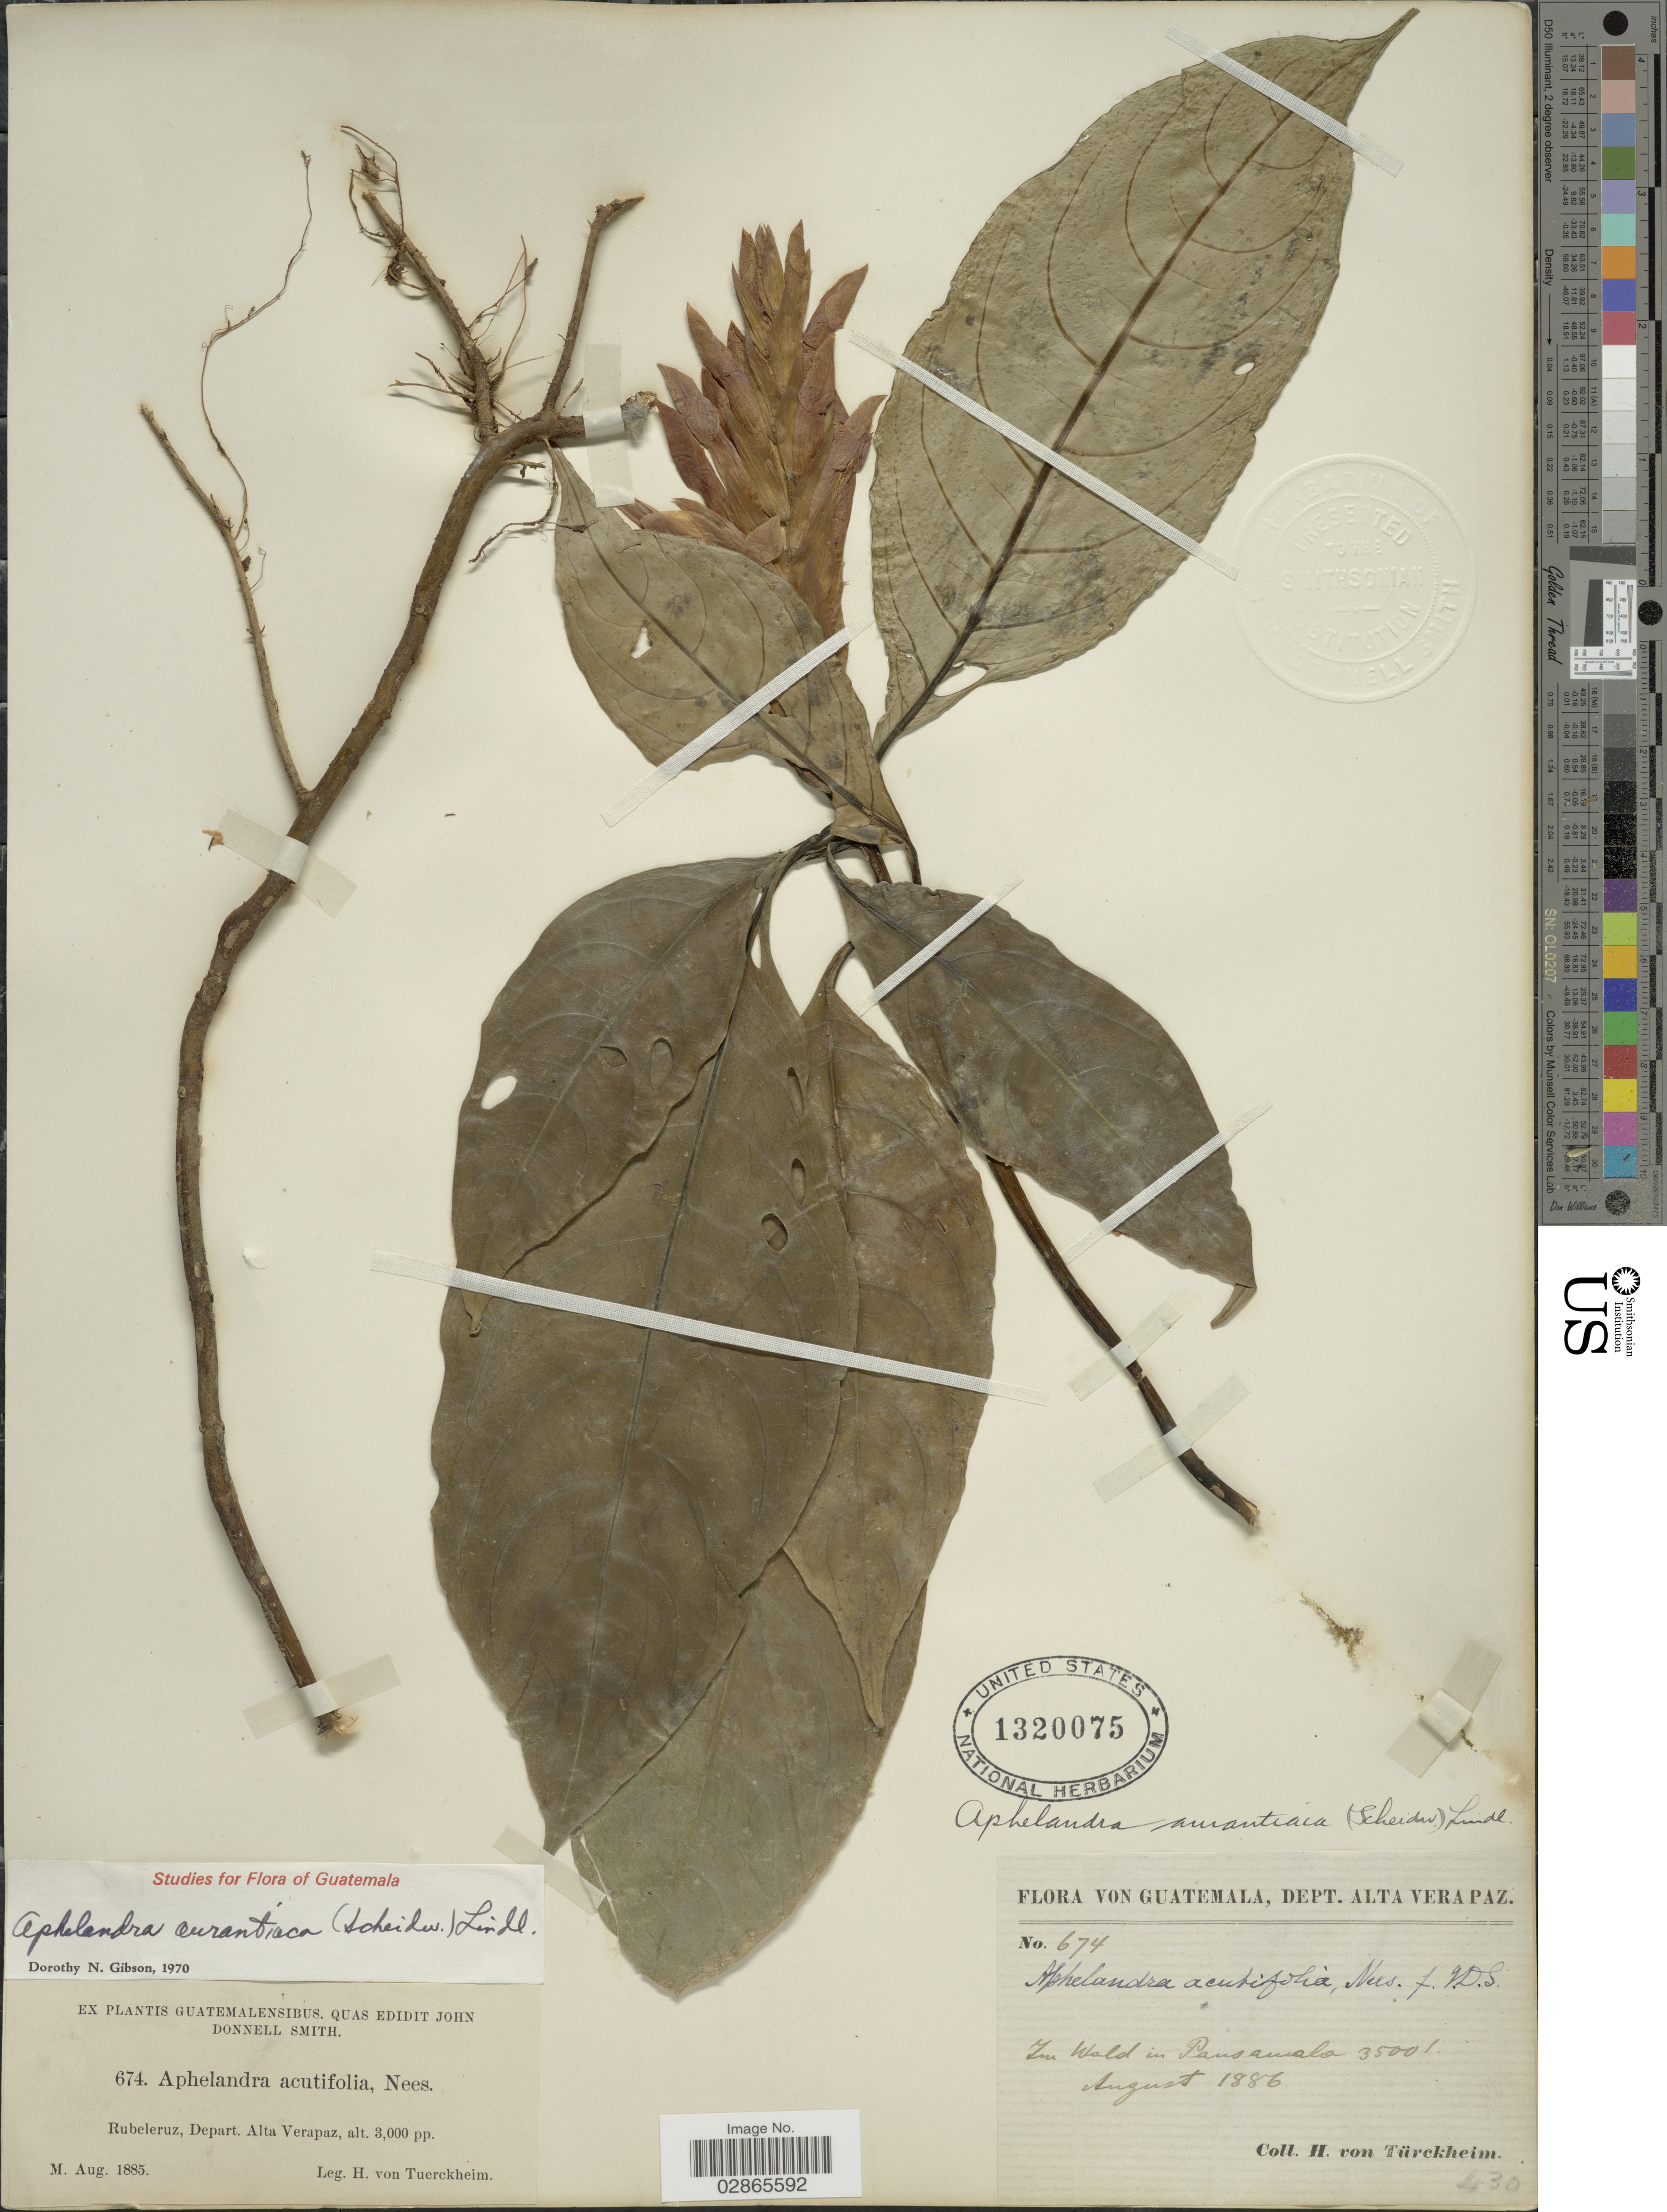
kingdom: Plantae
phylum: Tracheophyta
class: Magnoliopsida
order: Lamiales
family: Acanthaceae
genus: Aphelandra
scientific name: Aphelandra aurantiaca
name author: (Scheidw.) Lindl.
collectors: H. von Türckheim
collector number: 674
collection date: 1885-08/1886-08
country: Guatemala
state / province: Alta Verapaz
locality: Rubeleruz, Depart. Alta Verapaz. In Wald in Pansamala.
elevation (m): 914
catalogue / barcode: US 1320075